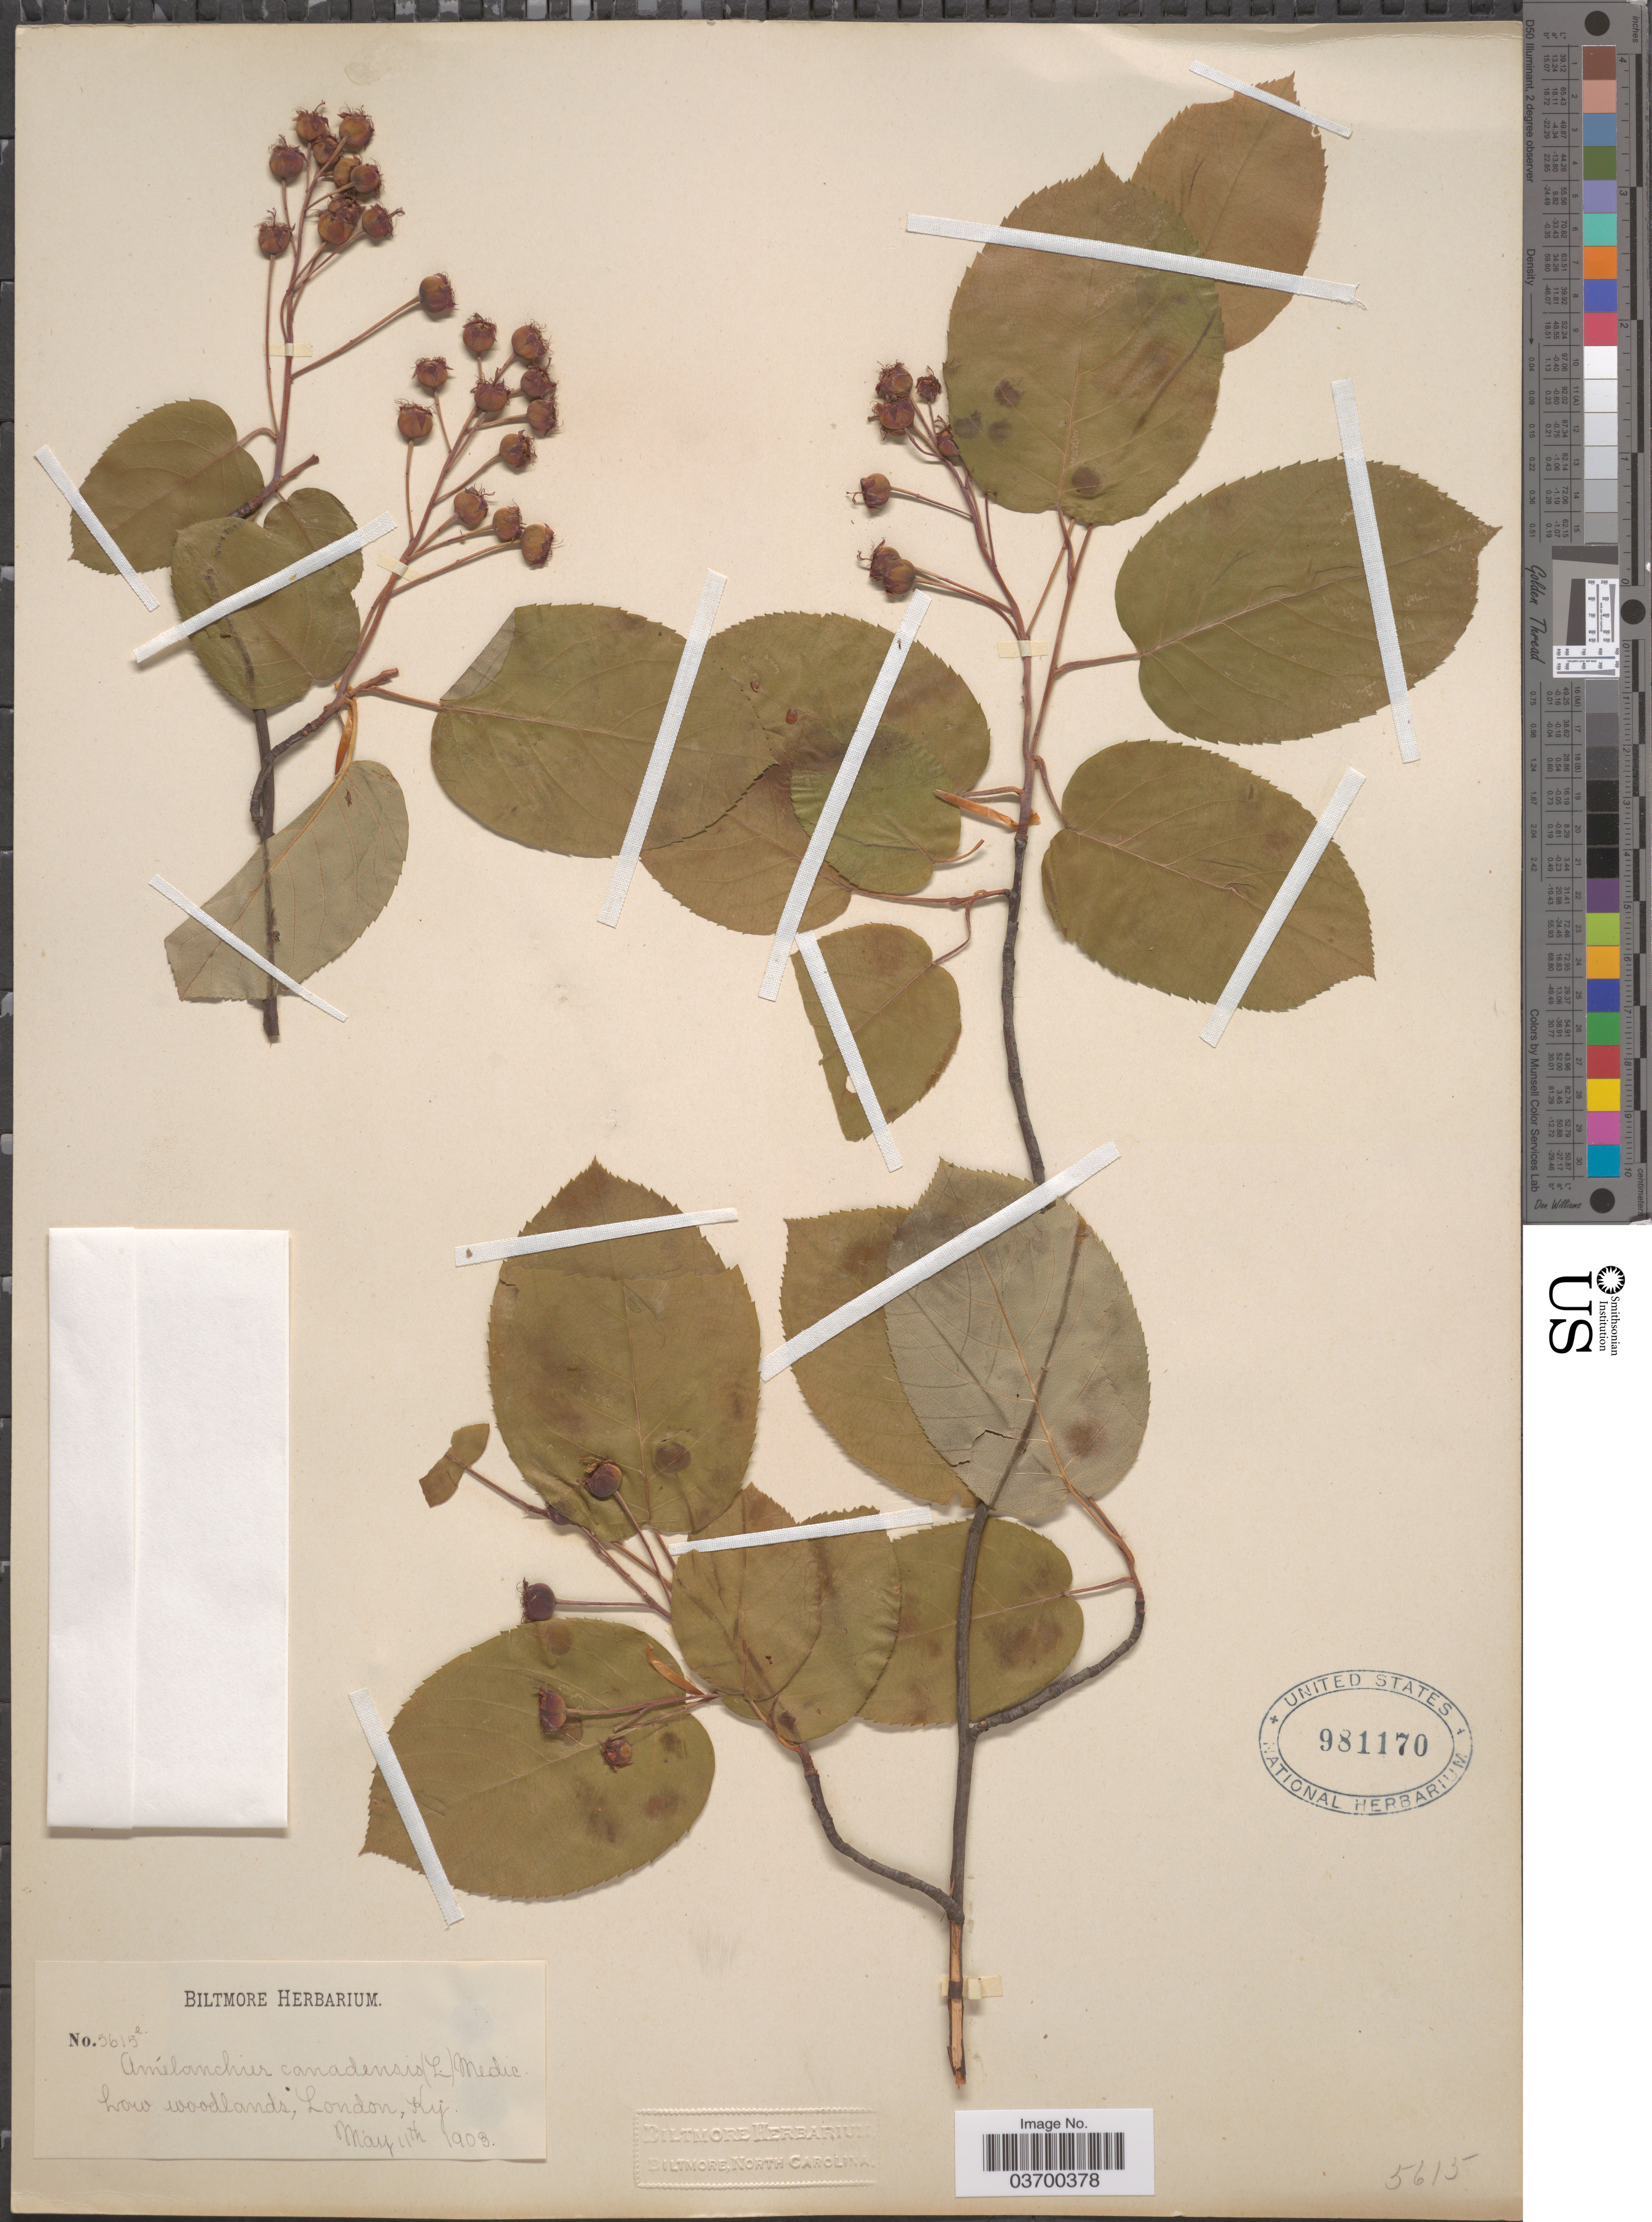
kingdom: Plantae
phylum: Tracheophyta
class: Magnoliopsida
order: Rosales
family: Rosaceae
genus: Amelanchier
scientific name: Amelanchier canadensis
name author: (L.) Medic.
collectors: ex herb. Biltmore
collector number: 5615e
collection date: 1903-05-11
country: United States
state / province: Kentucky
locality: London.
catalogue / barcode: US 981170